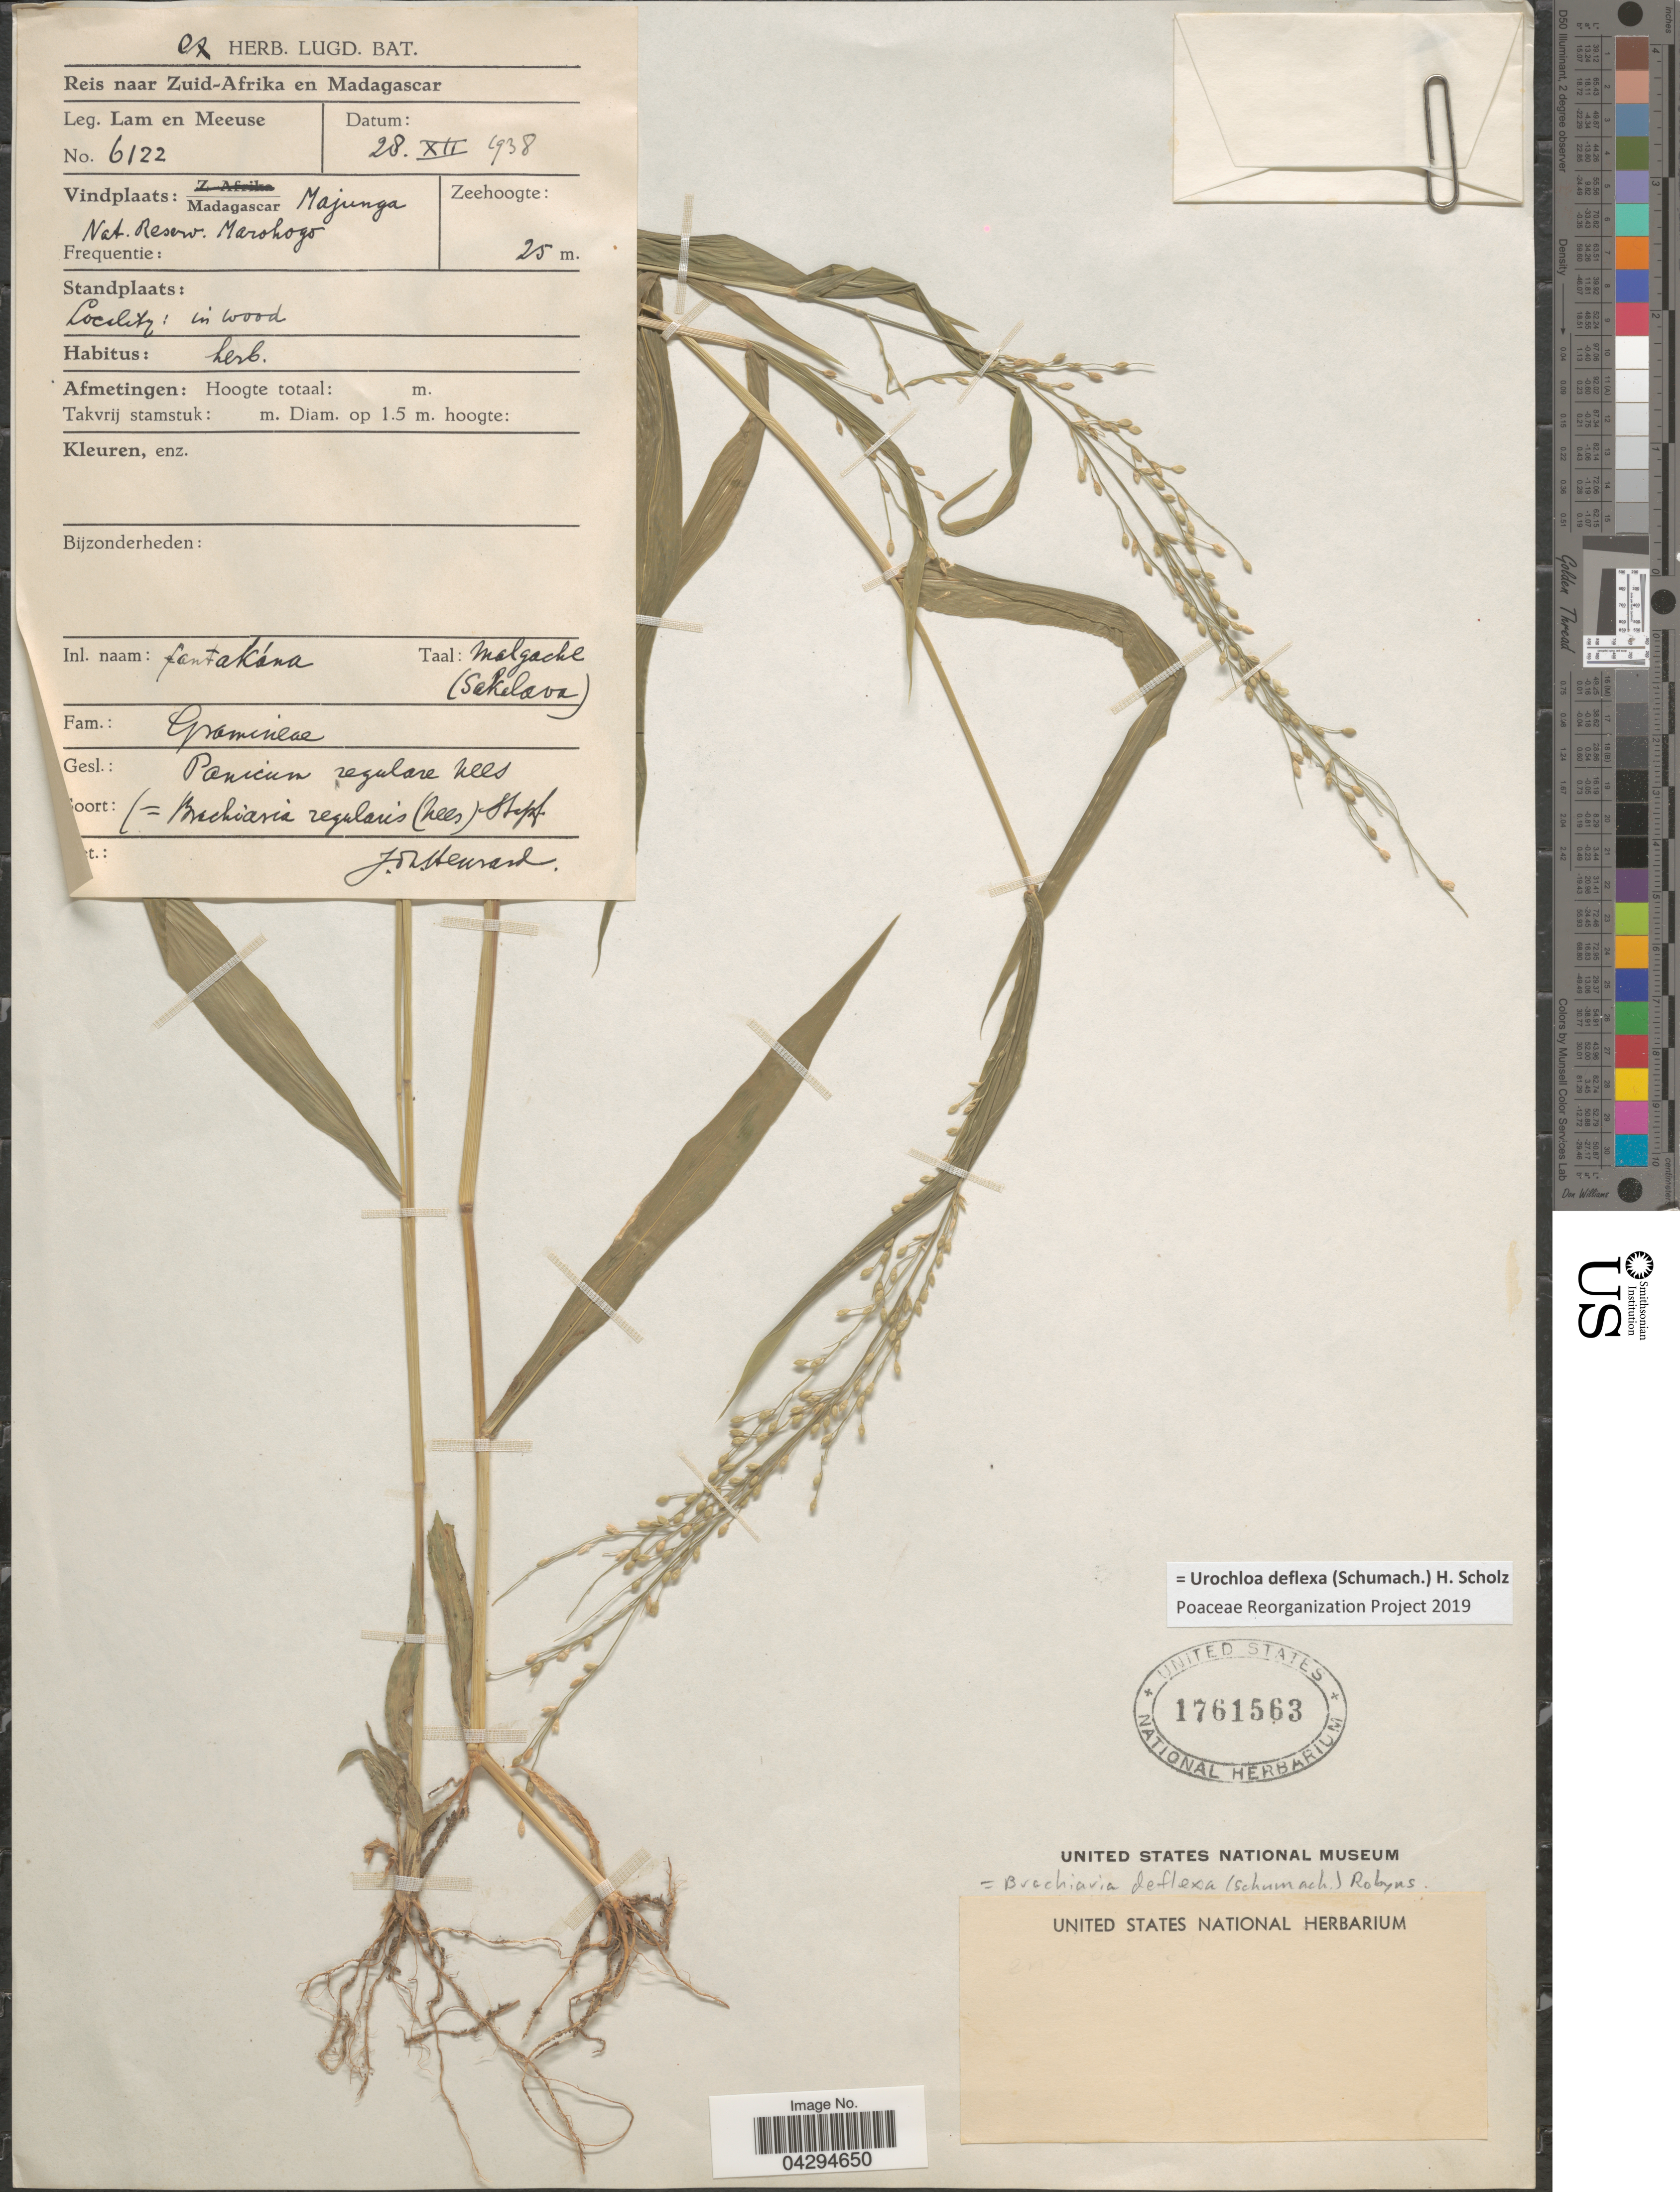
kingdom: Plantae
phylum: Tracheophyta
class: Liliopsida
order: Poales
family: Poaceae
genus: Urochloa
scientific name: Urochloa deflexa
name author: (Schumach.) H. Scholz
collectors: -- Lam & Meeuse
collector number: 6122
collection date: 1938-12-28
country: Madagascar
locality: Reis naar Zuid-Afrika en Madagascar. Majunga Nat. Reserv. Marohoho. In woods.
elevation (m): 25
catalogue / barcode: US 1761563